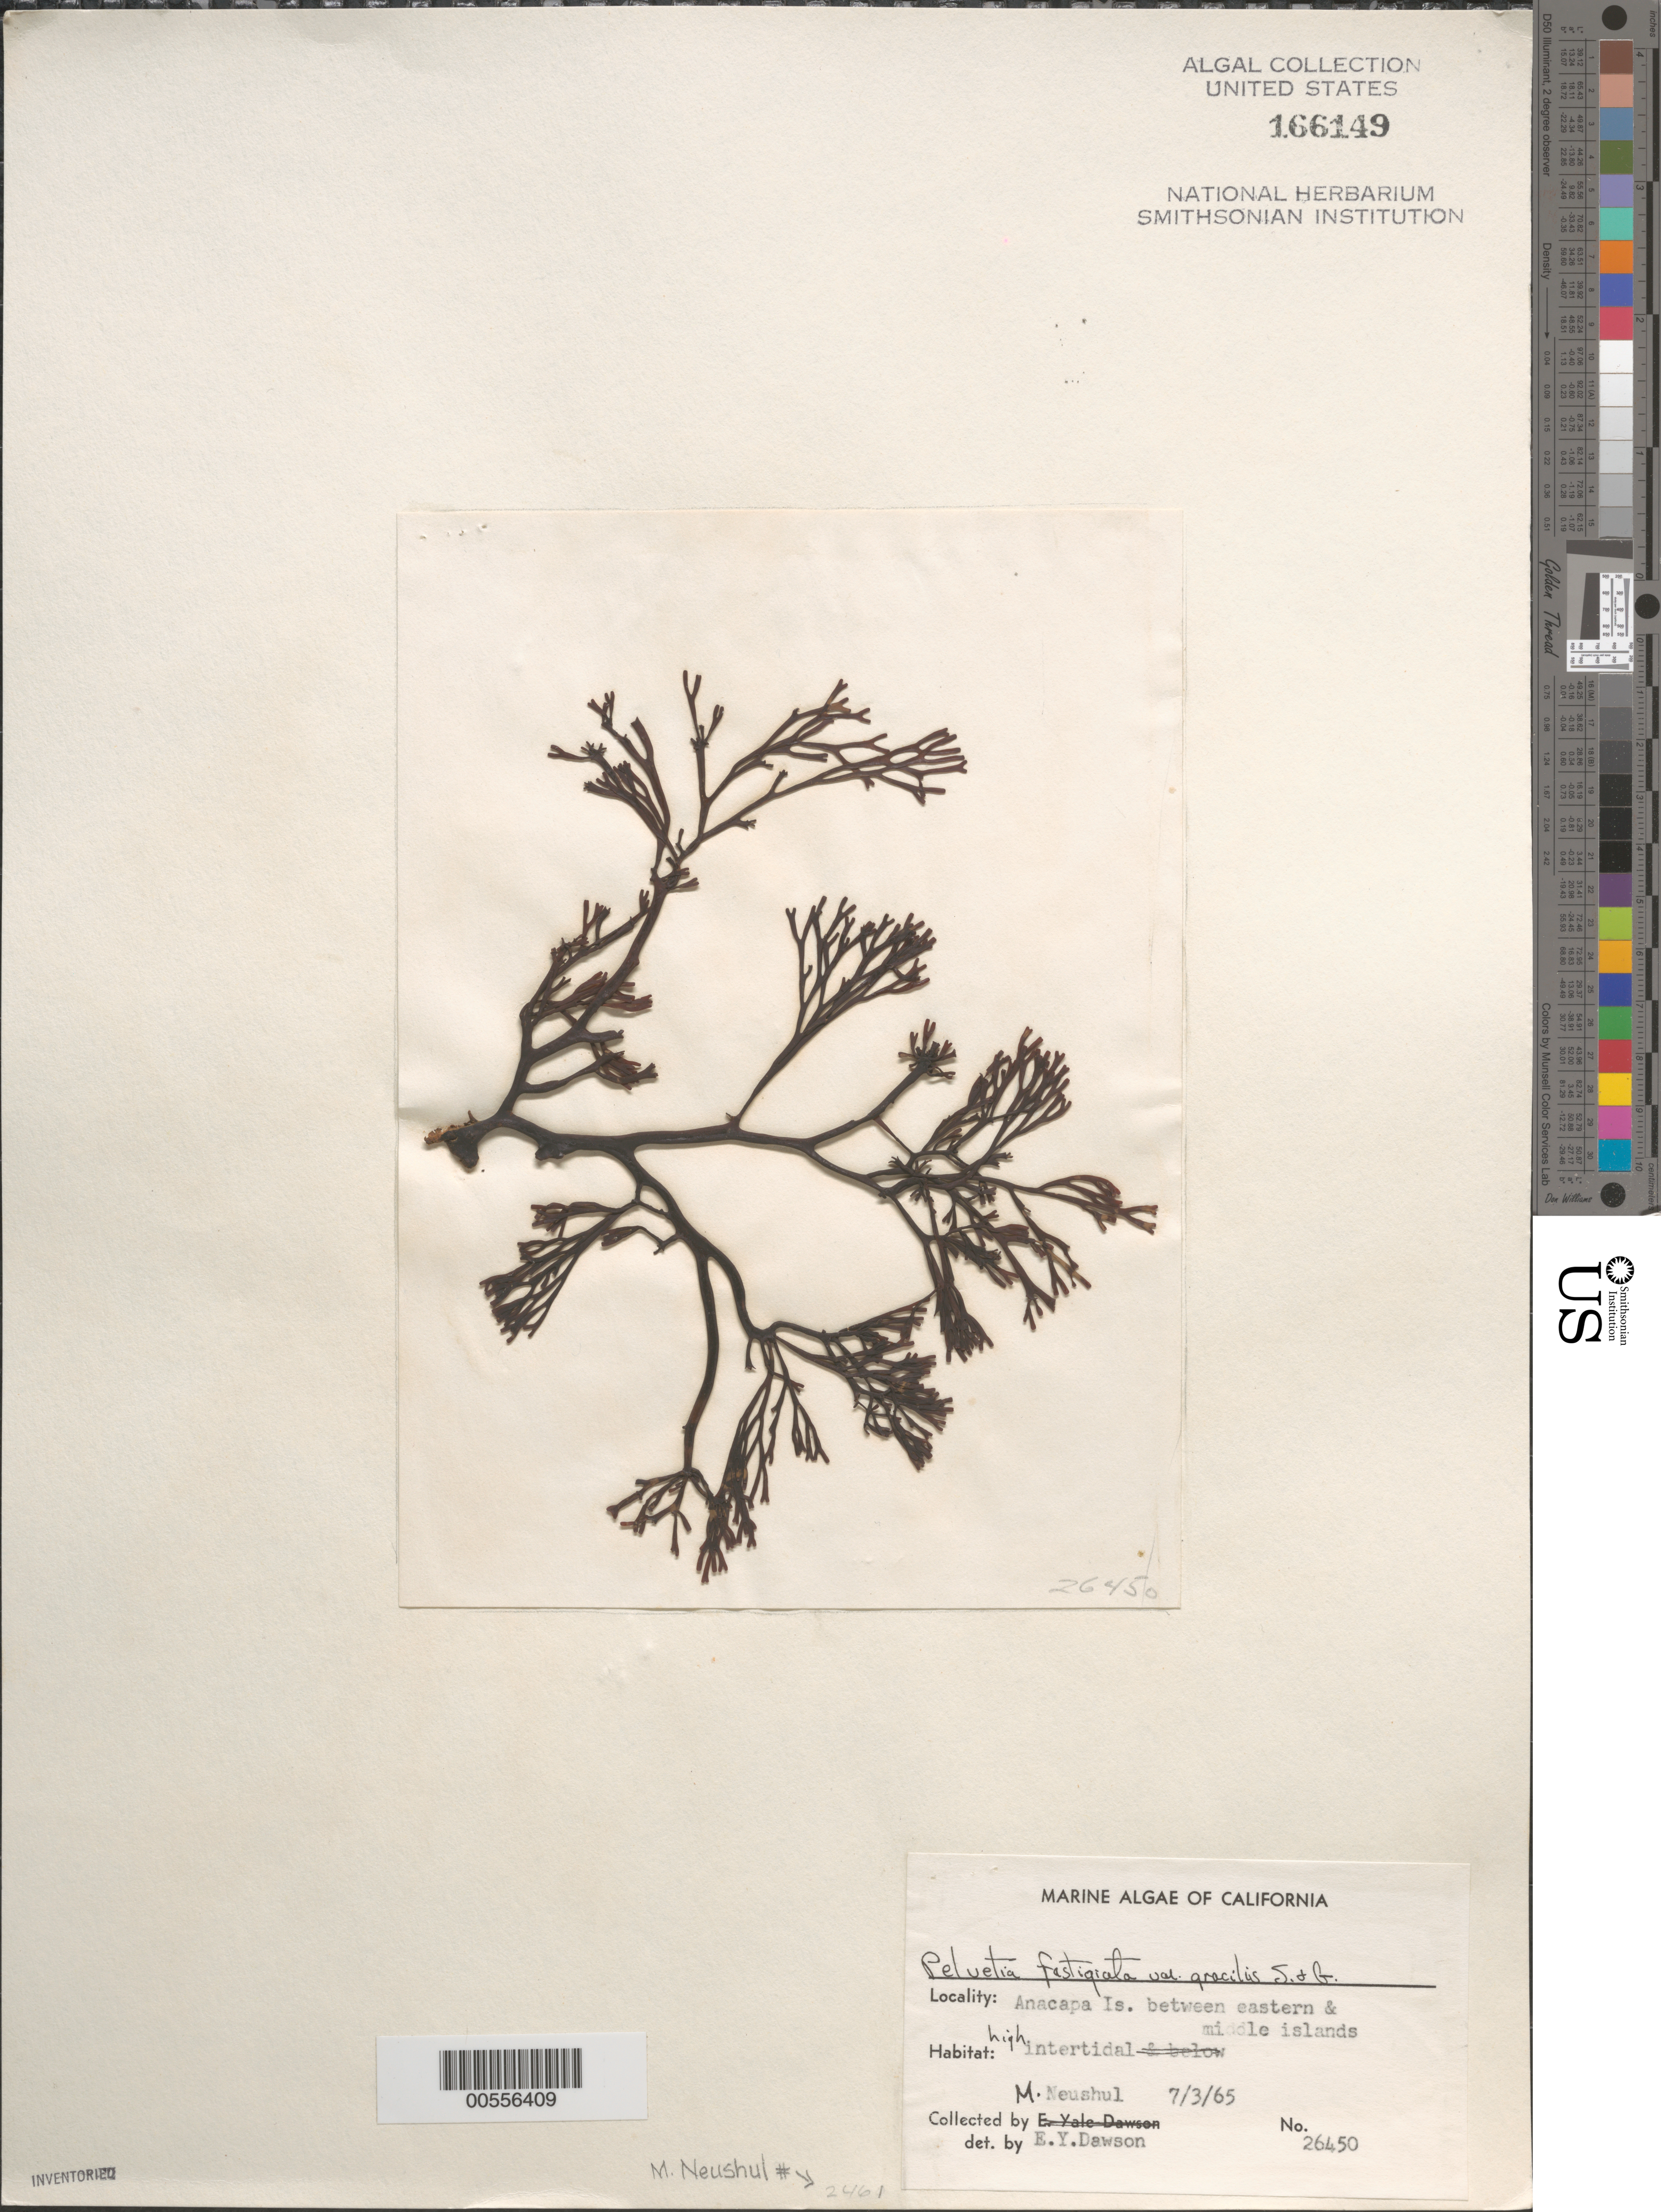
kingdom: Chromista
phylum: Ochrophyta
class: Phaeophyceae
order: Fucales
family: Fucaceae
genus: Silvetia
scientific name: Silvetia compressa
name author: (J. Agardh) E.A. Serrão et al.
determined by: Algae name updating Project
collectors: M. Neushul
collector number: Neushul 2461 & EYD 26450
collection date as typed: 03 Jul 1965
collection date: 1965-07-03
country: United States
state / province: California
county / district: Ventura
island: Anacapa Island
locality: Between eastern and middle islands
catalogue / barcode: US 166149